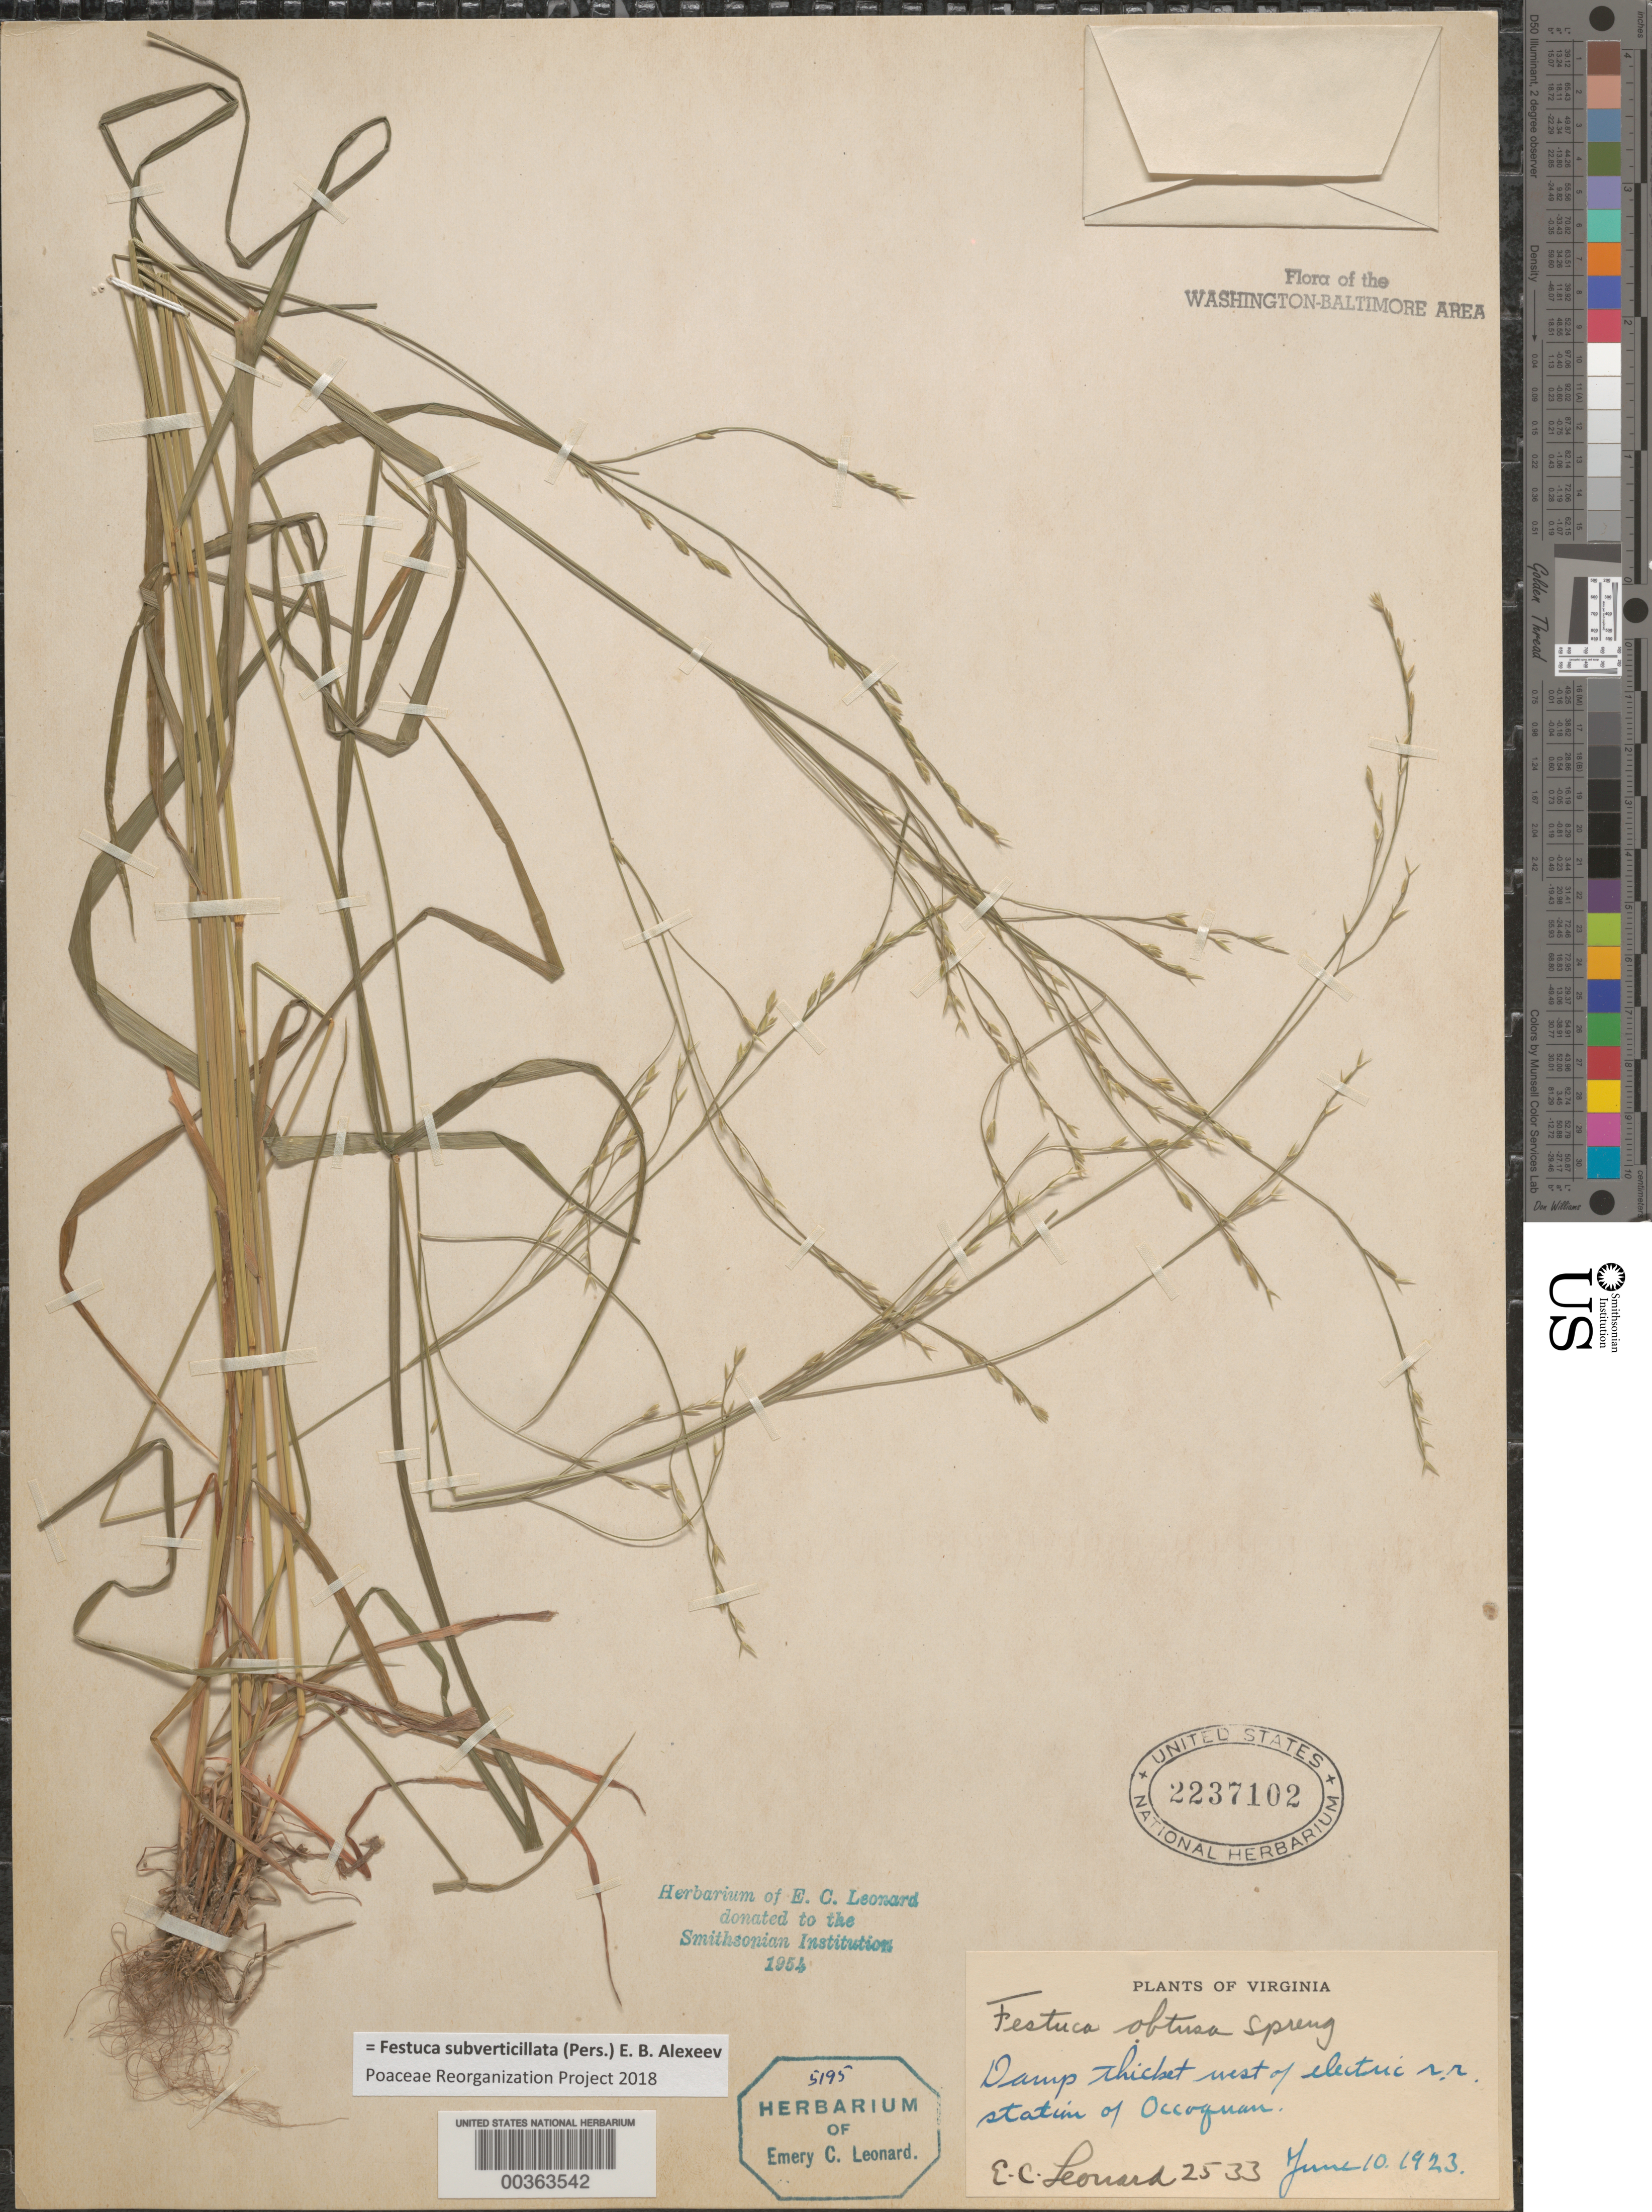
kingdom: Plantae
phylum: Tracheophyta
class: Liliopsida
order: Poales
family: Poaceae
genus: Festuca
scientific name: Festuca subverticillata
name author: (Pers.) E.B. Alexeev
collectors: E. C. Leonard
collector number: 2533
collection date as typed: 10 Jun 1923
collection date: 1923-06-10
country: United States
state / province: Virginia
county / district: Prince William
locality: Occoquan, railroad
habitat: Damp thicket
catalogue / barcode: US 2237102